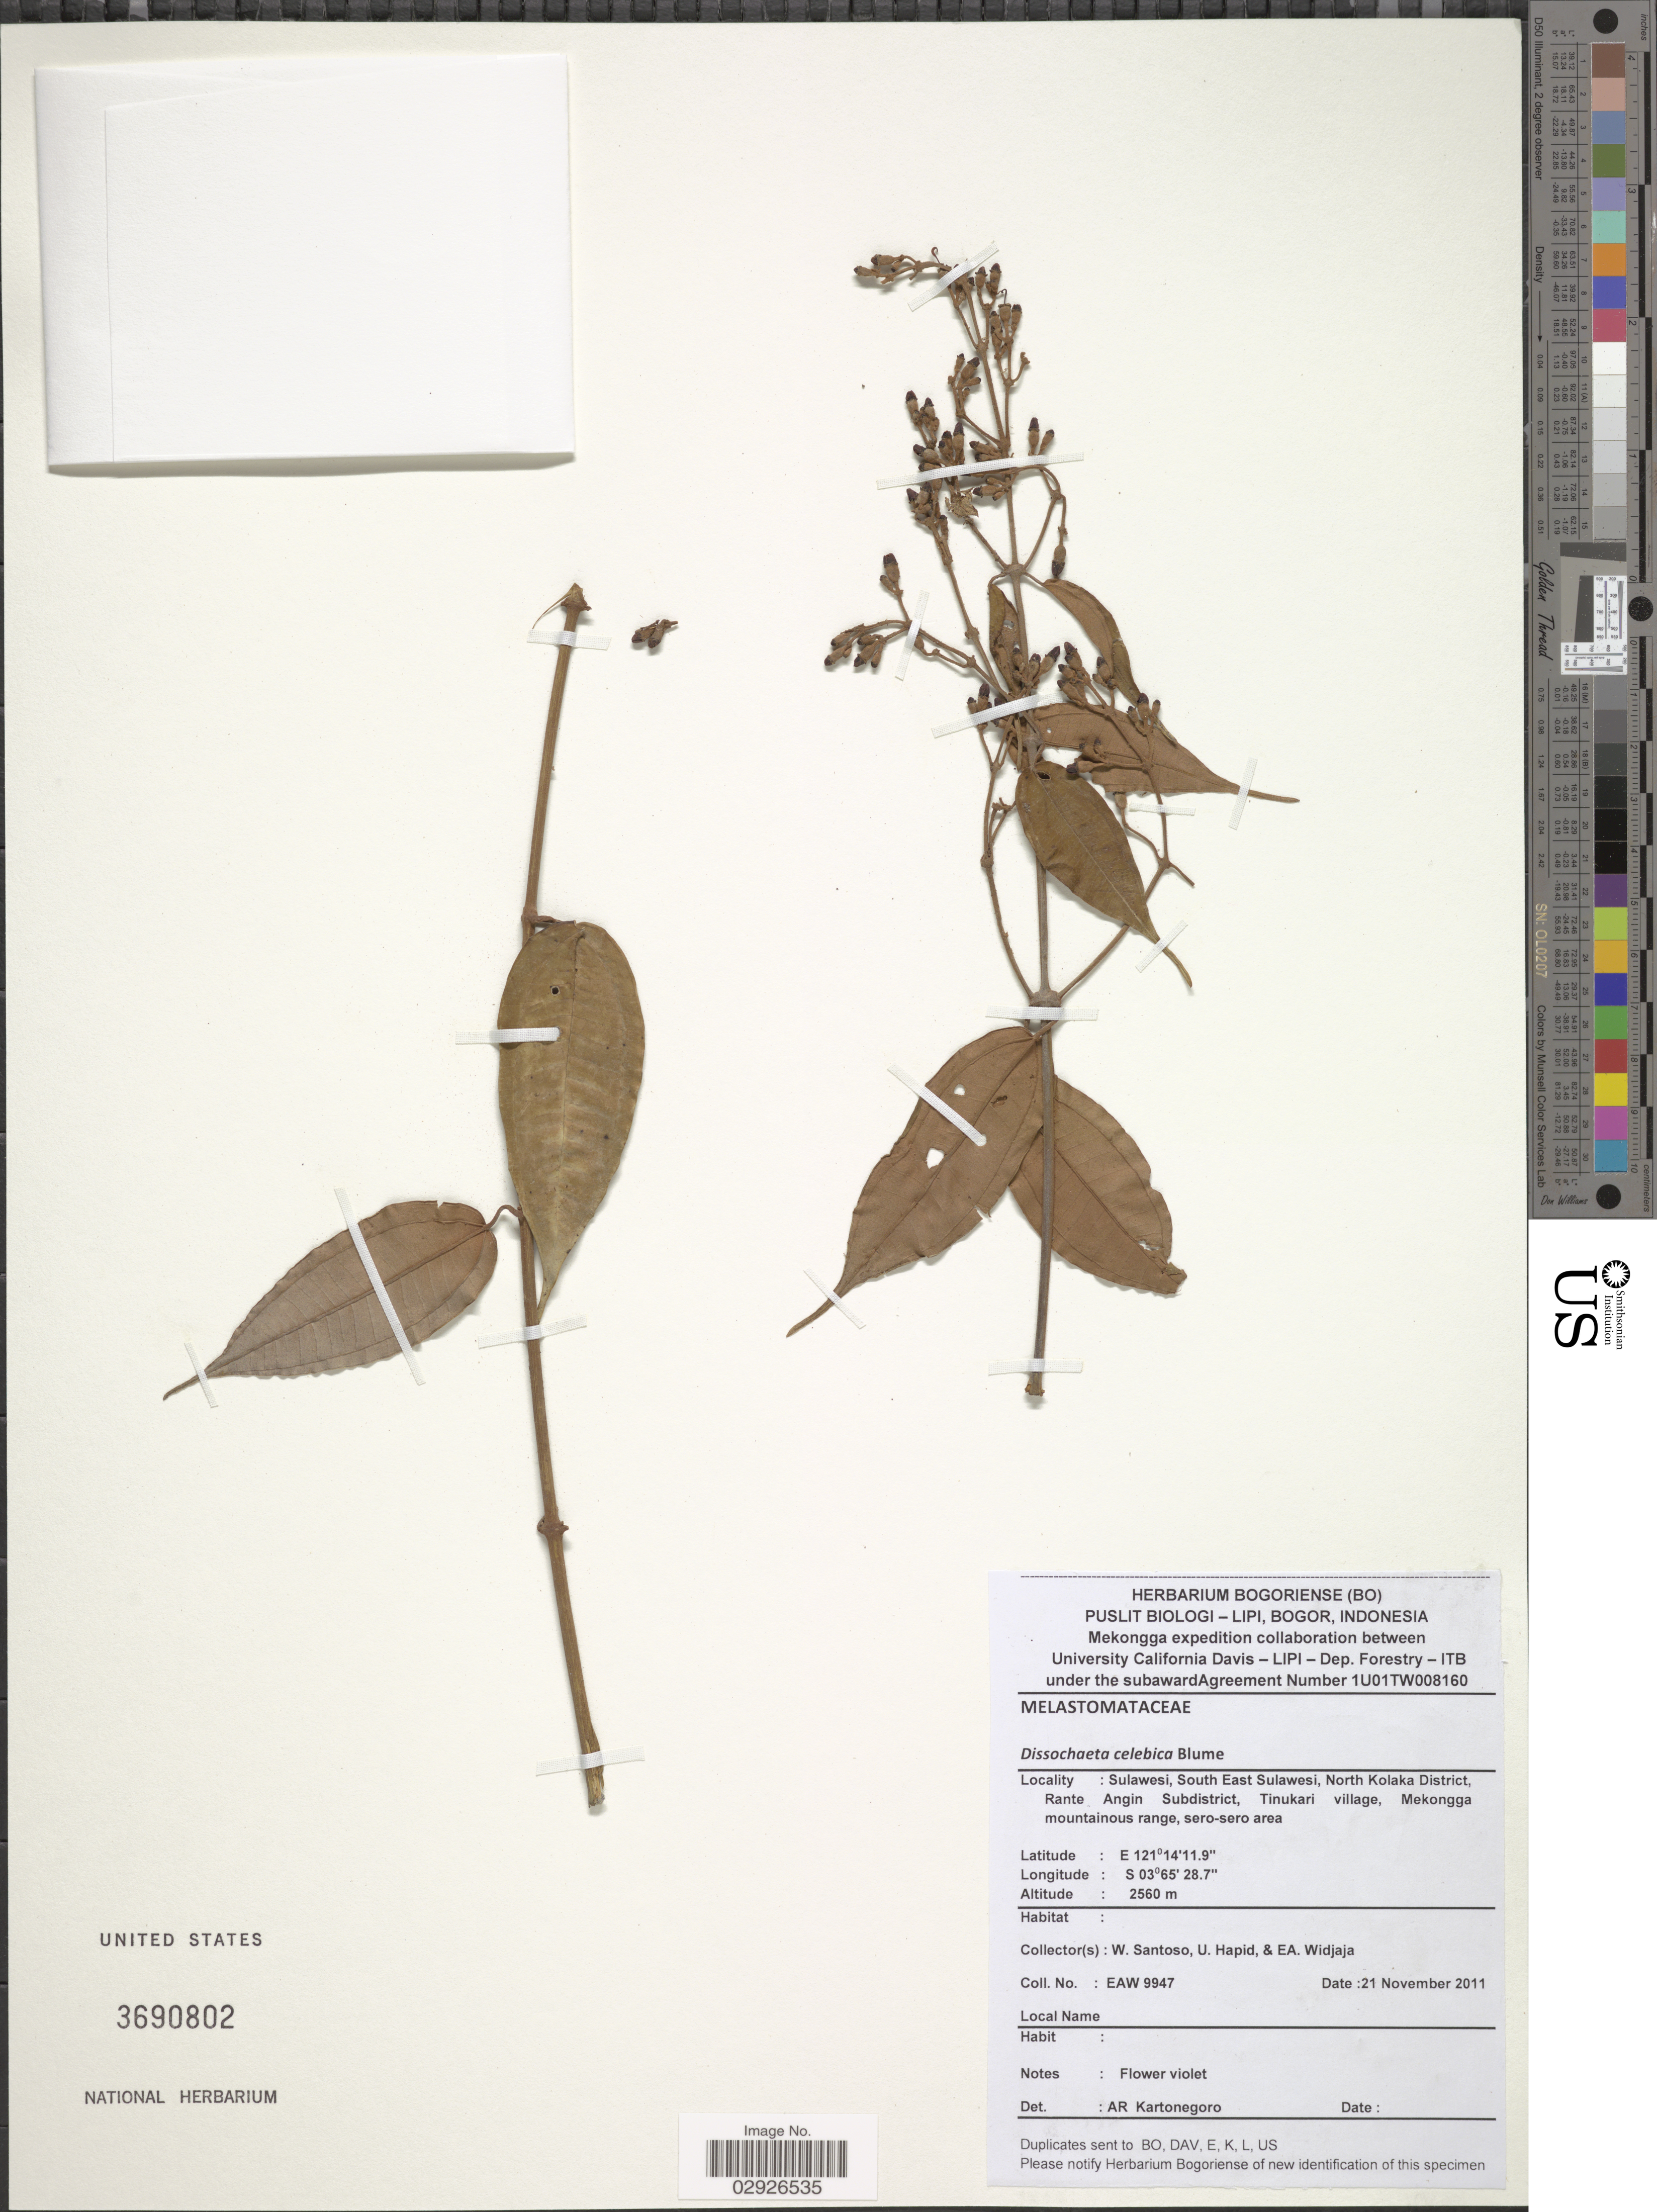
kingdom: Plantae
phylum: Tracheophyta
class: Magnoliopsida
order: Myrtales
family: Melastomataceae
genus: Dissochaeta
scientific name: Dissochaeta celebica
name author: Blume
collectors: W. Santoso, U. Hapid & E. A. Widjaja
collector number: EAW 9947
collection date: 2011-11-21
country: Indonesia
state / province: Sulawesi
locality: South East Sulawesi, North Kolaka District, Rante Angin Subdistrict, Tinukari village, Mekongga mountainous range, sero-sero area.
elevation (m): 2560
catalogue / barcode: US 3690802